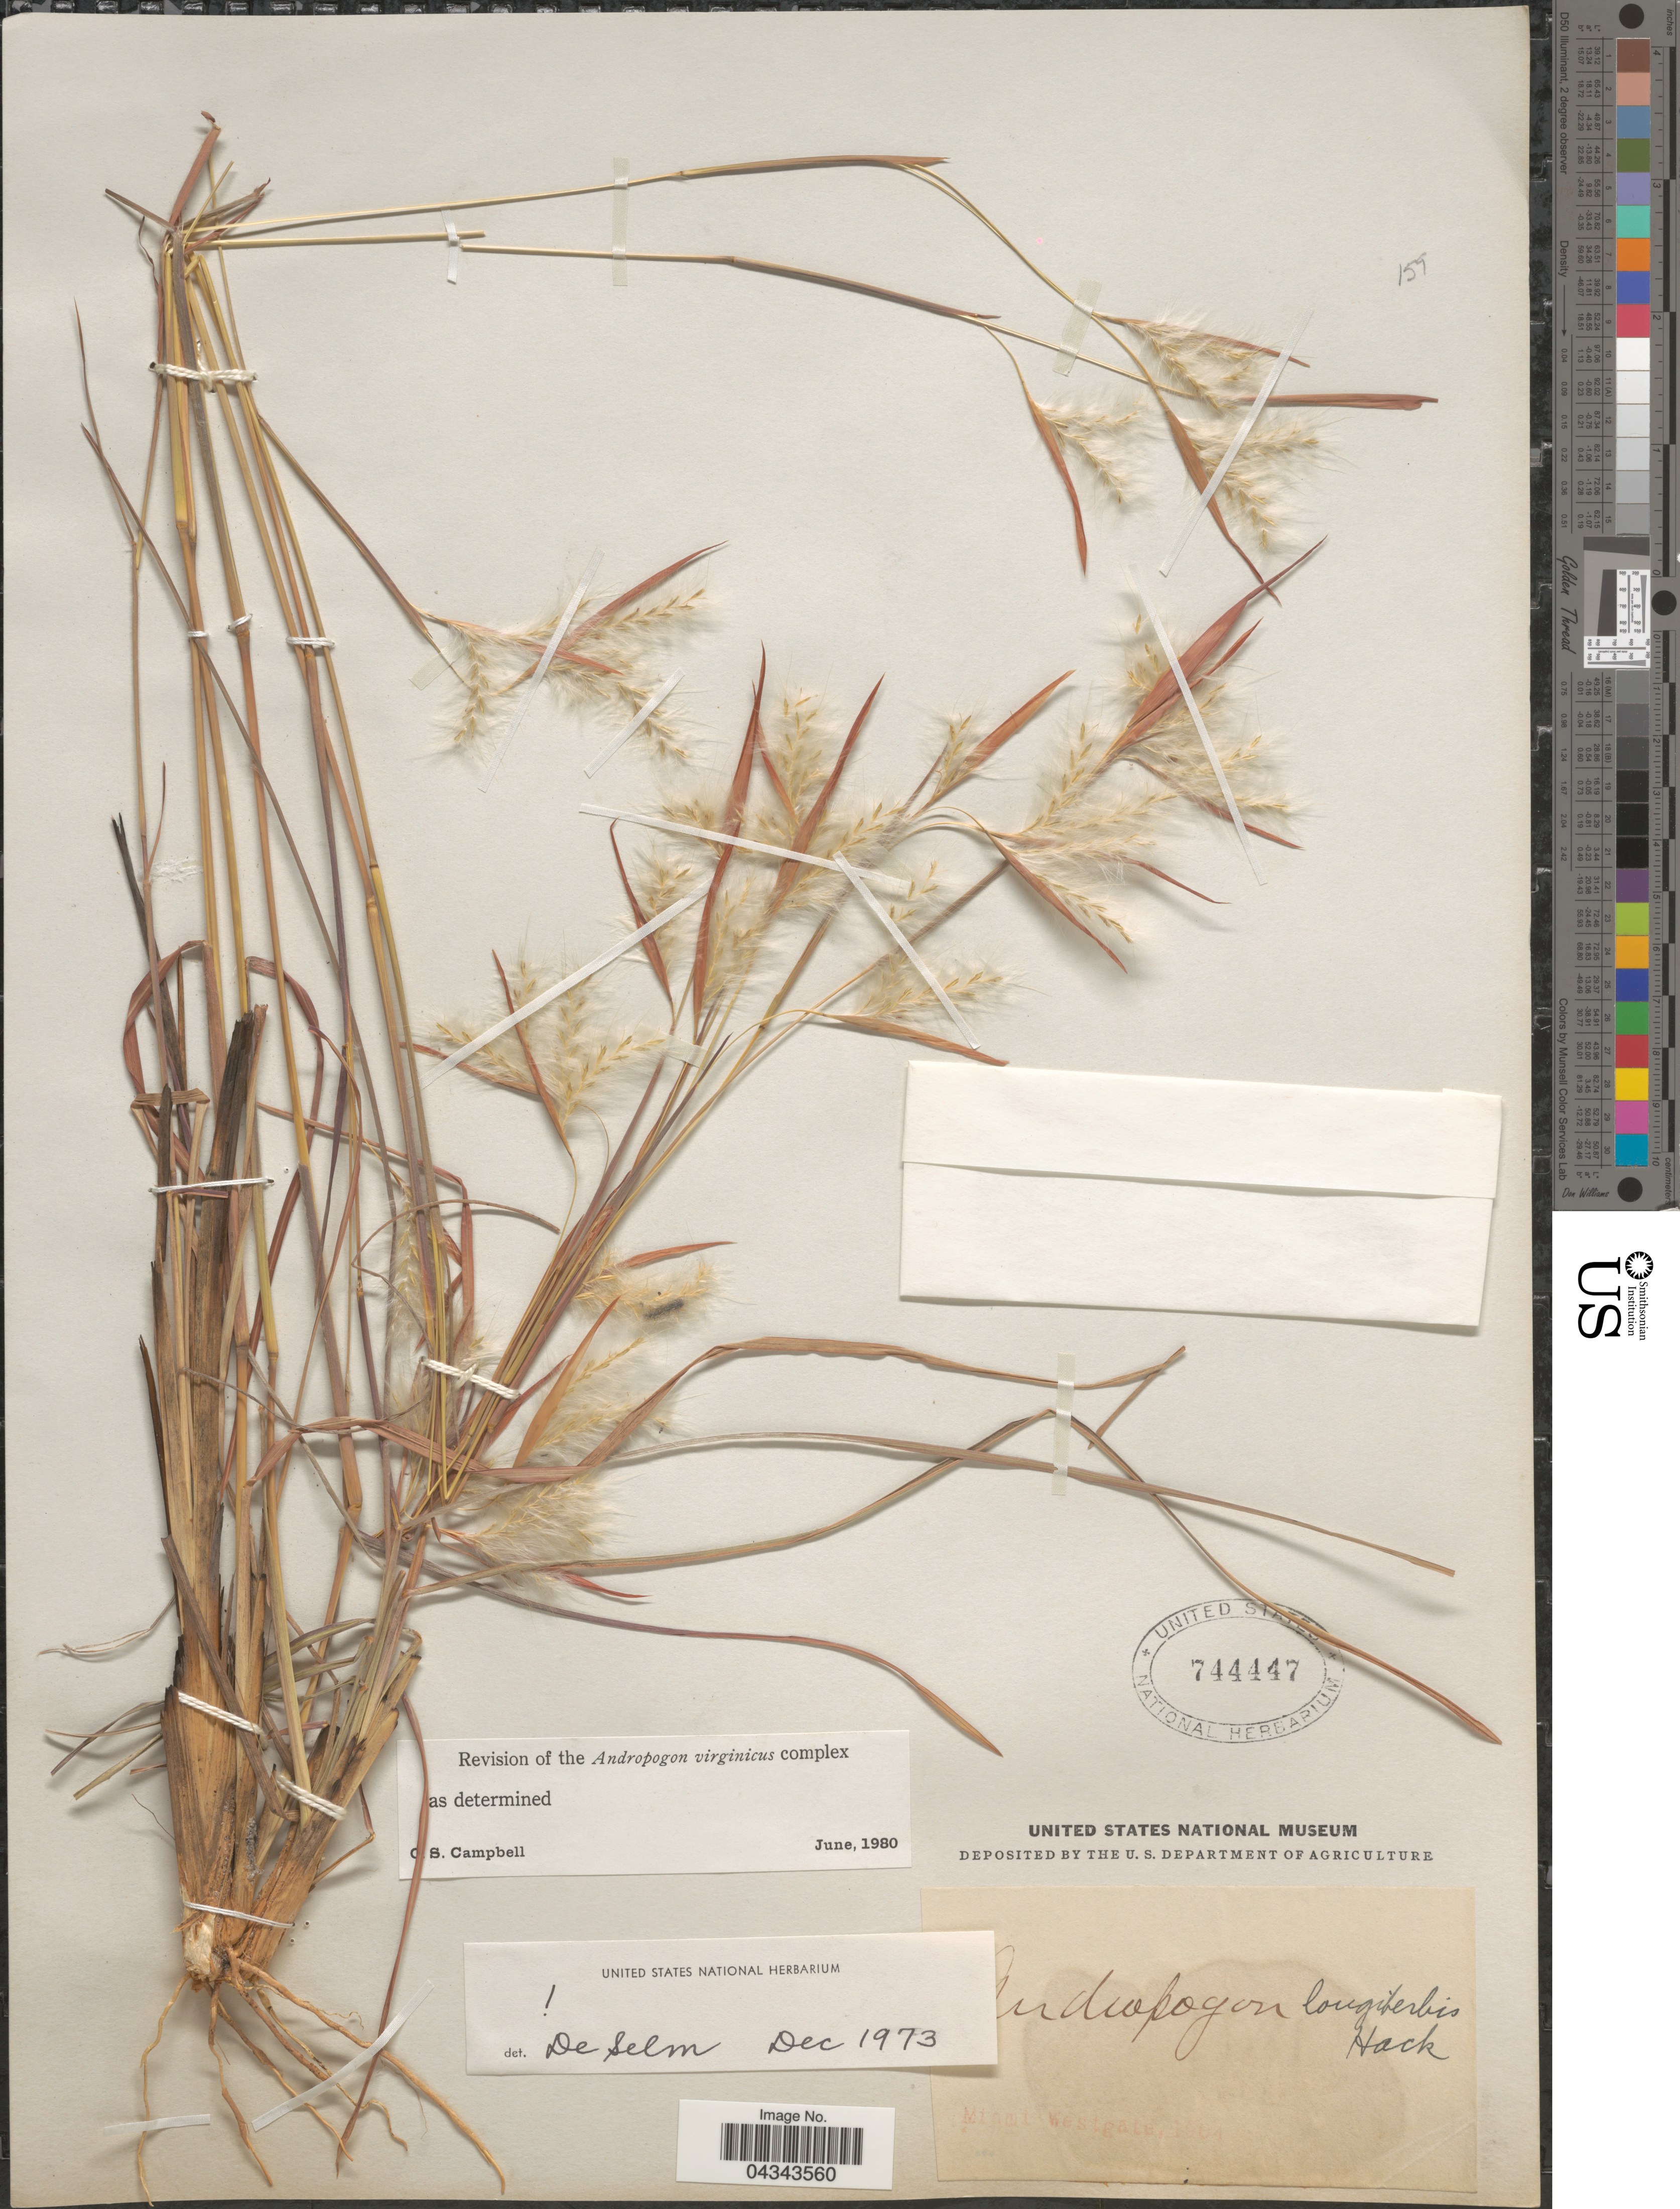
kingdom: Plantae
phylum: Tracheophyta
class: Liliopsida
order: Poales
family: Poaceae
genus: Andropogon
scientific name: Andropogon longiberbis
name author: Hack.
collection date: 1904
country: United States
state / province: Florida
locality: Miami. Westgate.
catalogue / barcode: US 744447